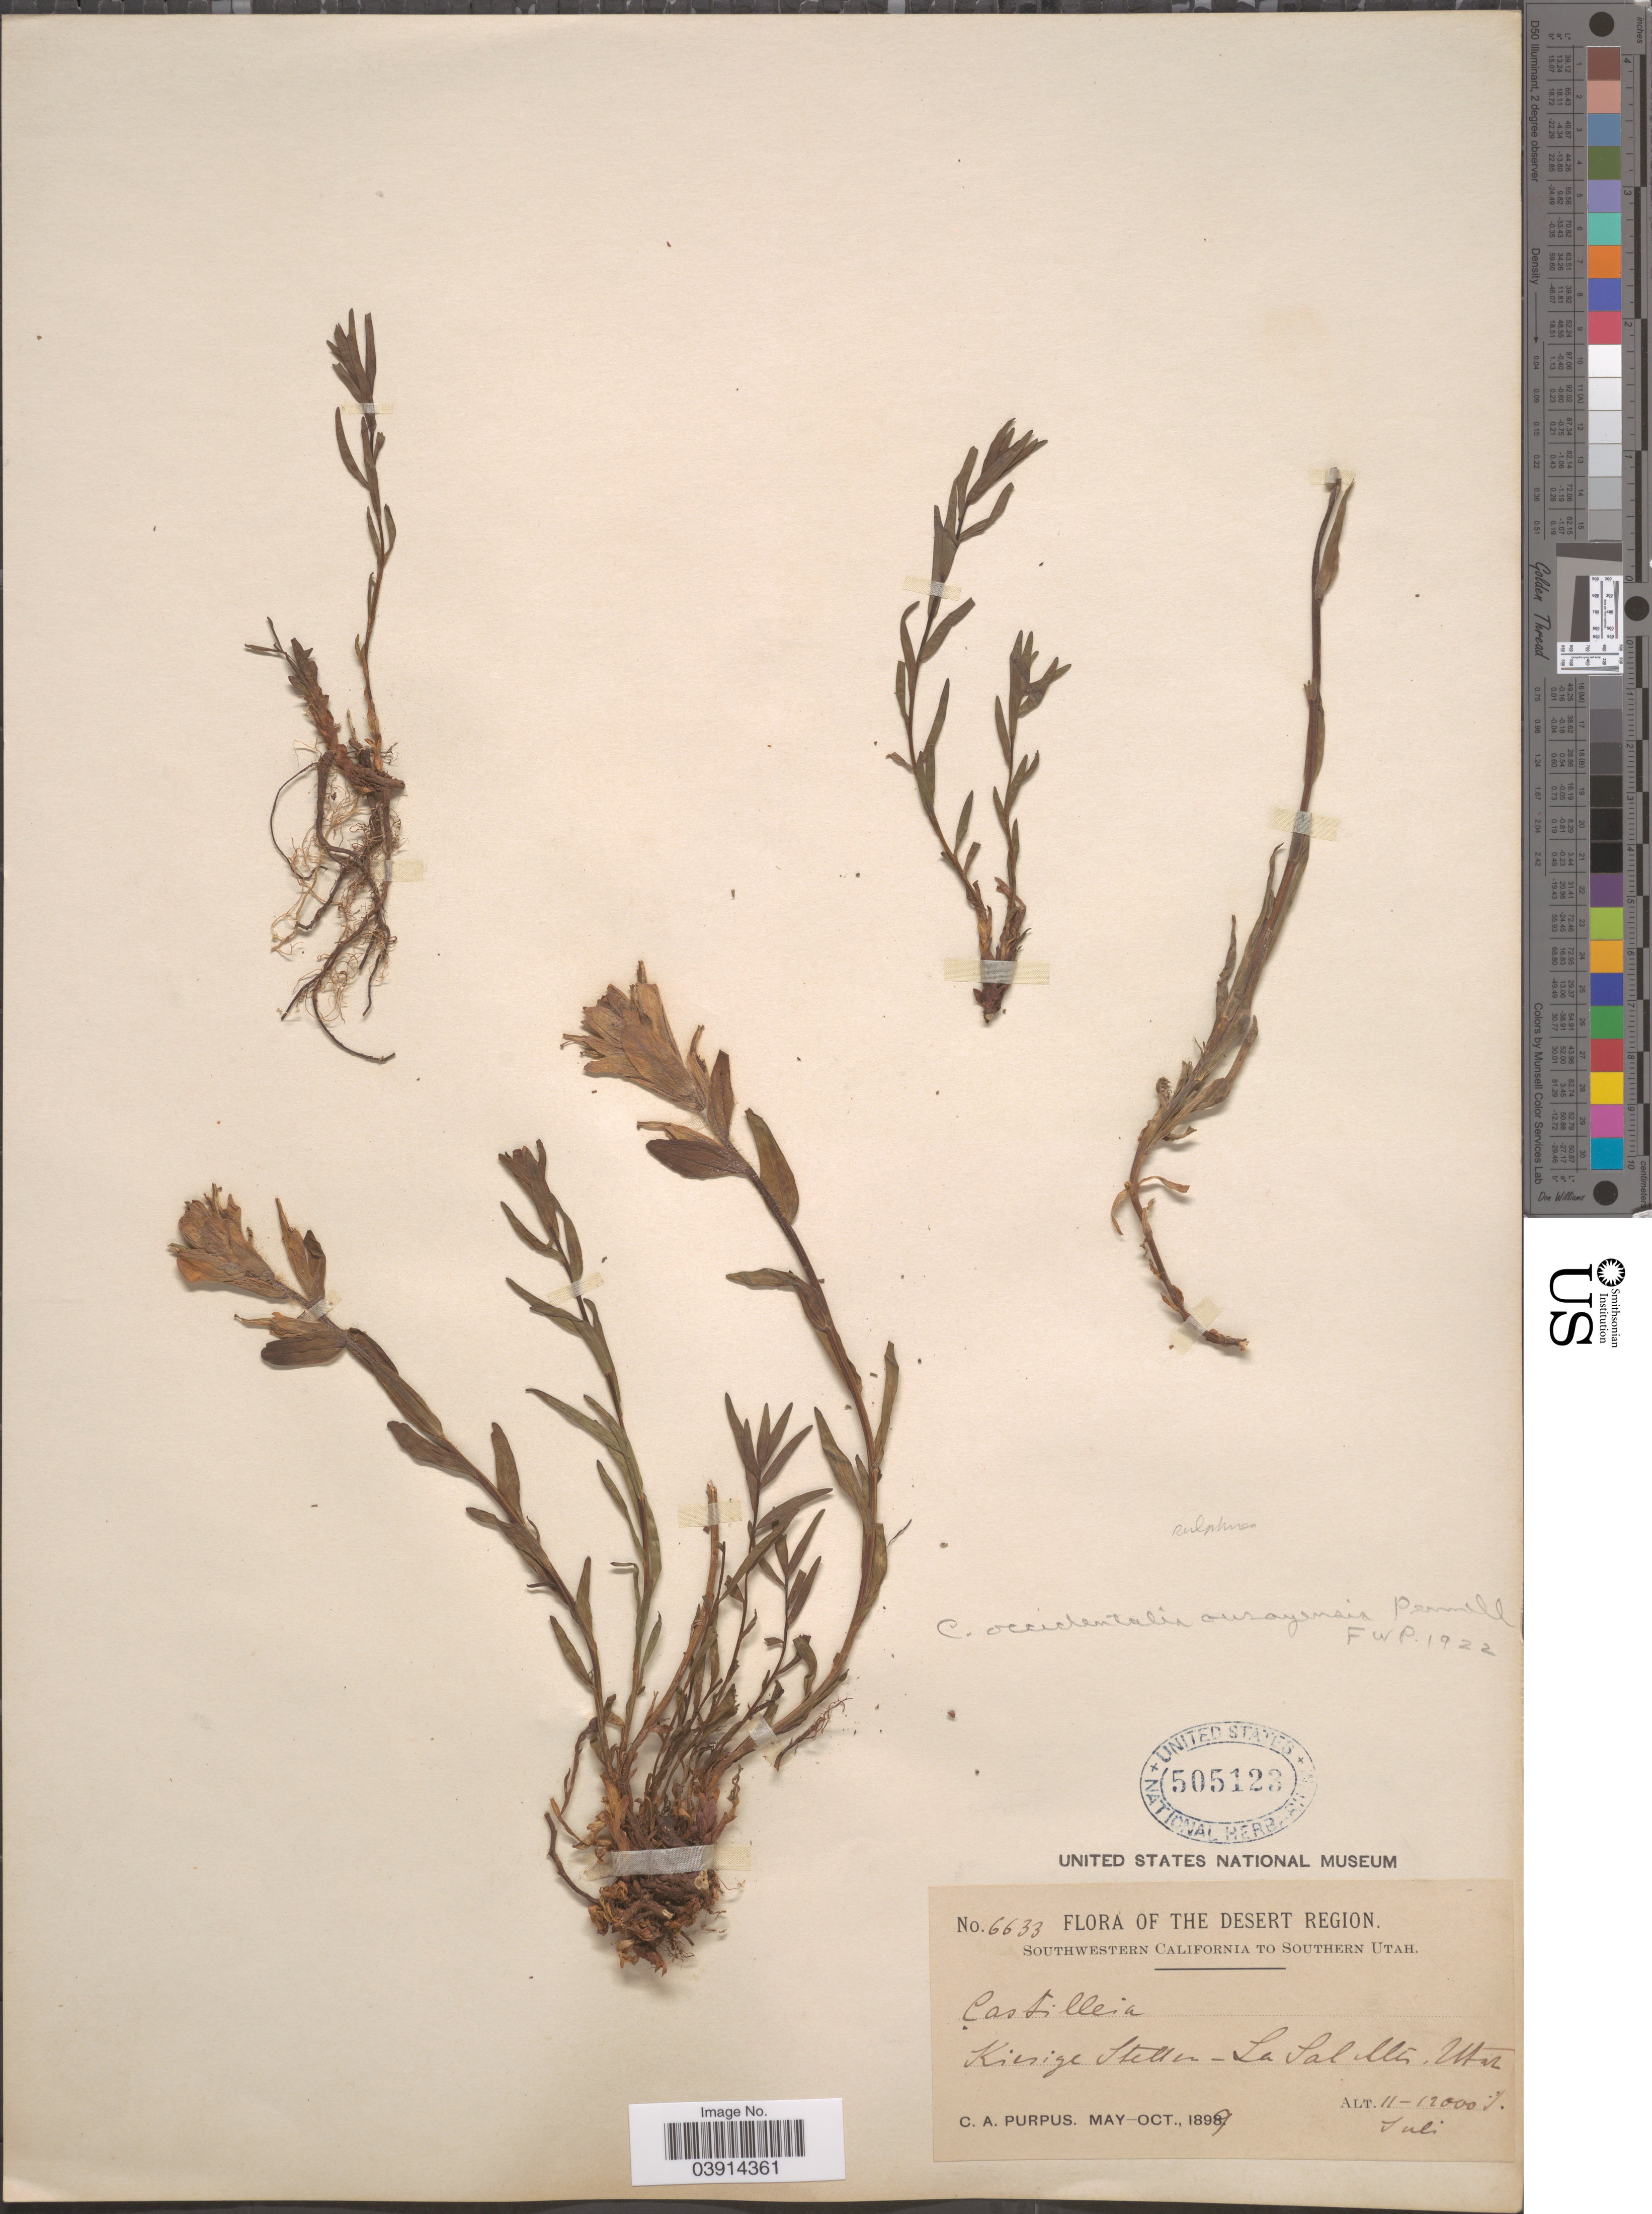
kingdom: Plantae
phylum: Tracheophyta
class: Magnoliopsida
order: Lamiales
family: Orobanchaceae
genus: Castilleja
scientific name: Castilleja sulphurea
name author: Rydb.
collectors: C. A. Purpus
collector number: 6633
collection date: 1899-05/1899-10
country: United States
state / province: Utah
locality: The Desert Region. Southwestern California to southern Utah. Kiesige Stellen - La Sal Mtn.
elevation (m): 3353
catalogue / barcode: US 505123